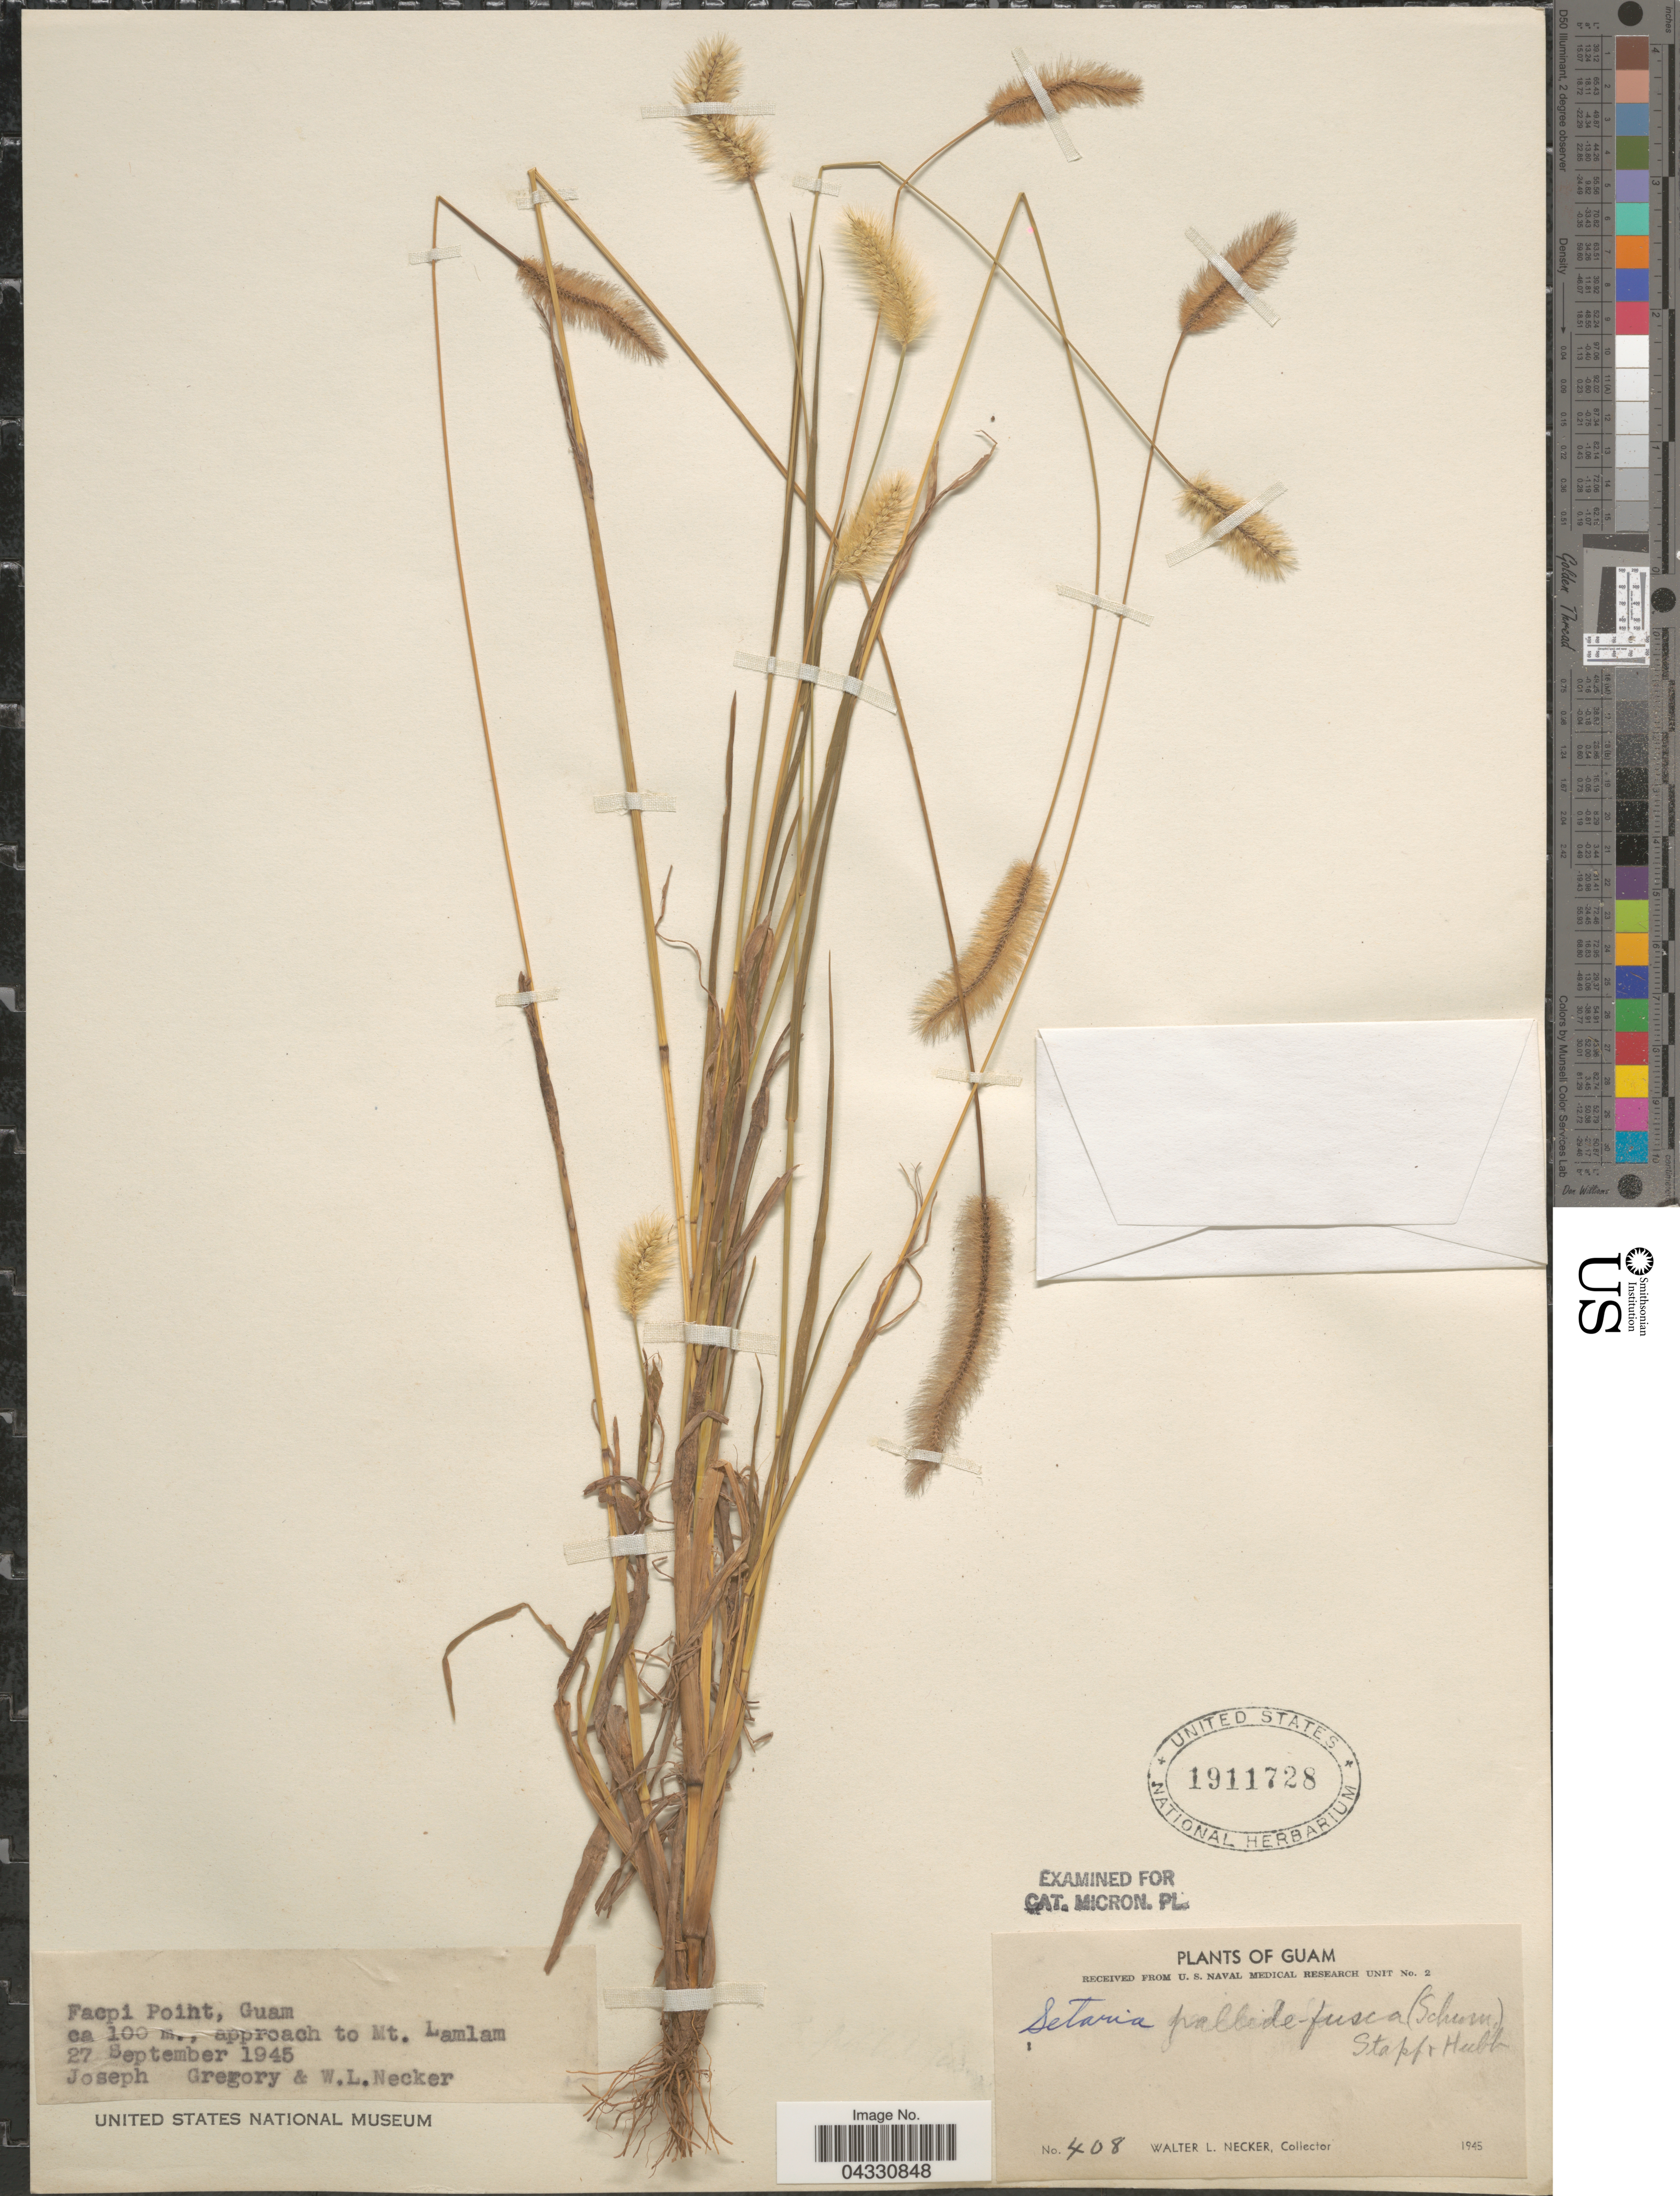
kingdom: Plantae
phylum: Tracheophyta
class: Liliopsida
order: Poales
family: Poaceae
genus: Setaria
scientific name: Setaria pallide-fusca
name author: (Schumach.) Stapf & C.E. Hubb.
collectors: J. Gregory & W. L. Necker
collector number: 408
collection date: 1945-09-27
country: Guam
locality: Facpi Point. Approach to Mt. Lamlam.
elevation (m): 100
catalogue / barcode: US 1911728